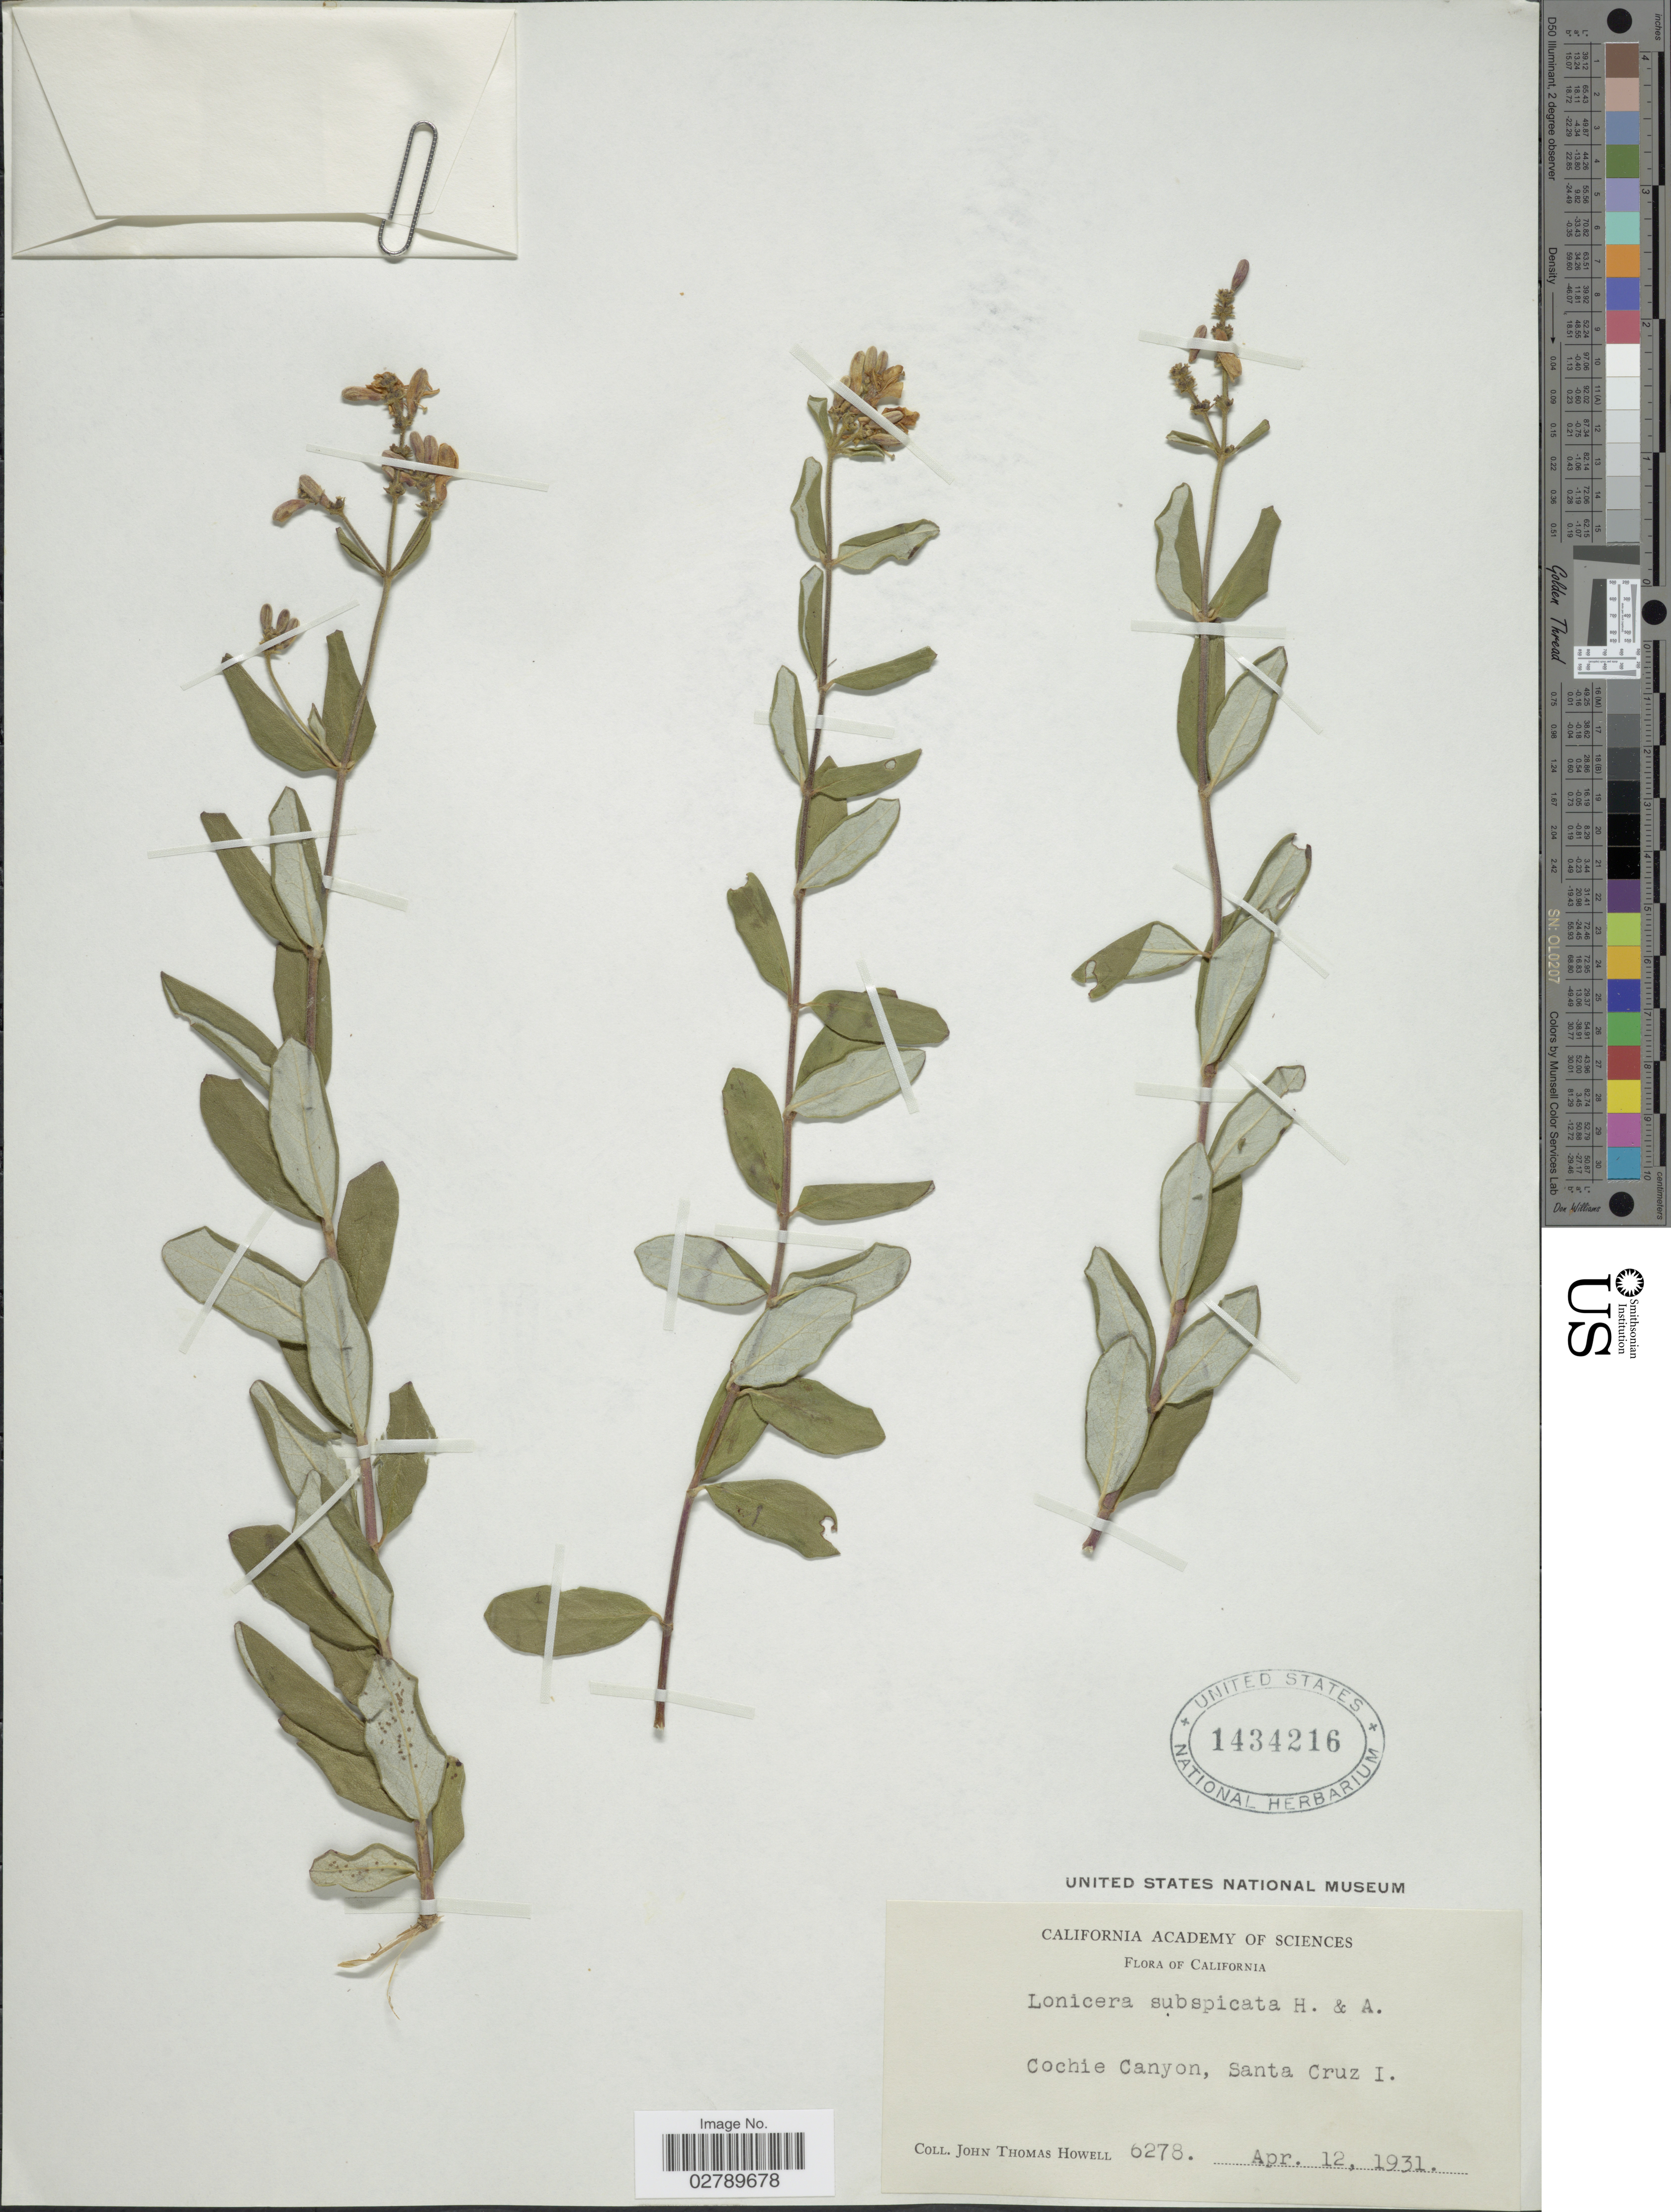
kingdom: Plantae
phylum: Tracheophyta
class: Magnoliopsida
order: Dipsacales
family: Caprifoliaceae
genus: Lonicera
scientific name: Lonicera johnstonii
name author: (D.D. Keck) McMinn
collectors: J. T. Howell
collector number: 6278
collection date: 1931-04-12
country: United States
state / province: California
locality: Cochie Canyon, Santa Cruz I.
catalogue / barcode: US 1434216